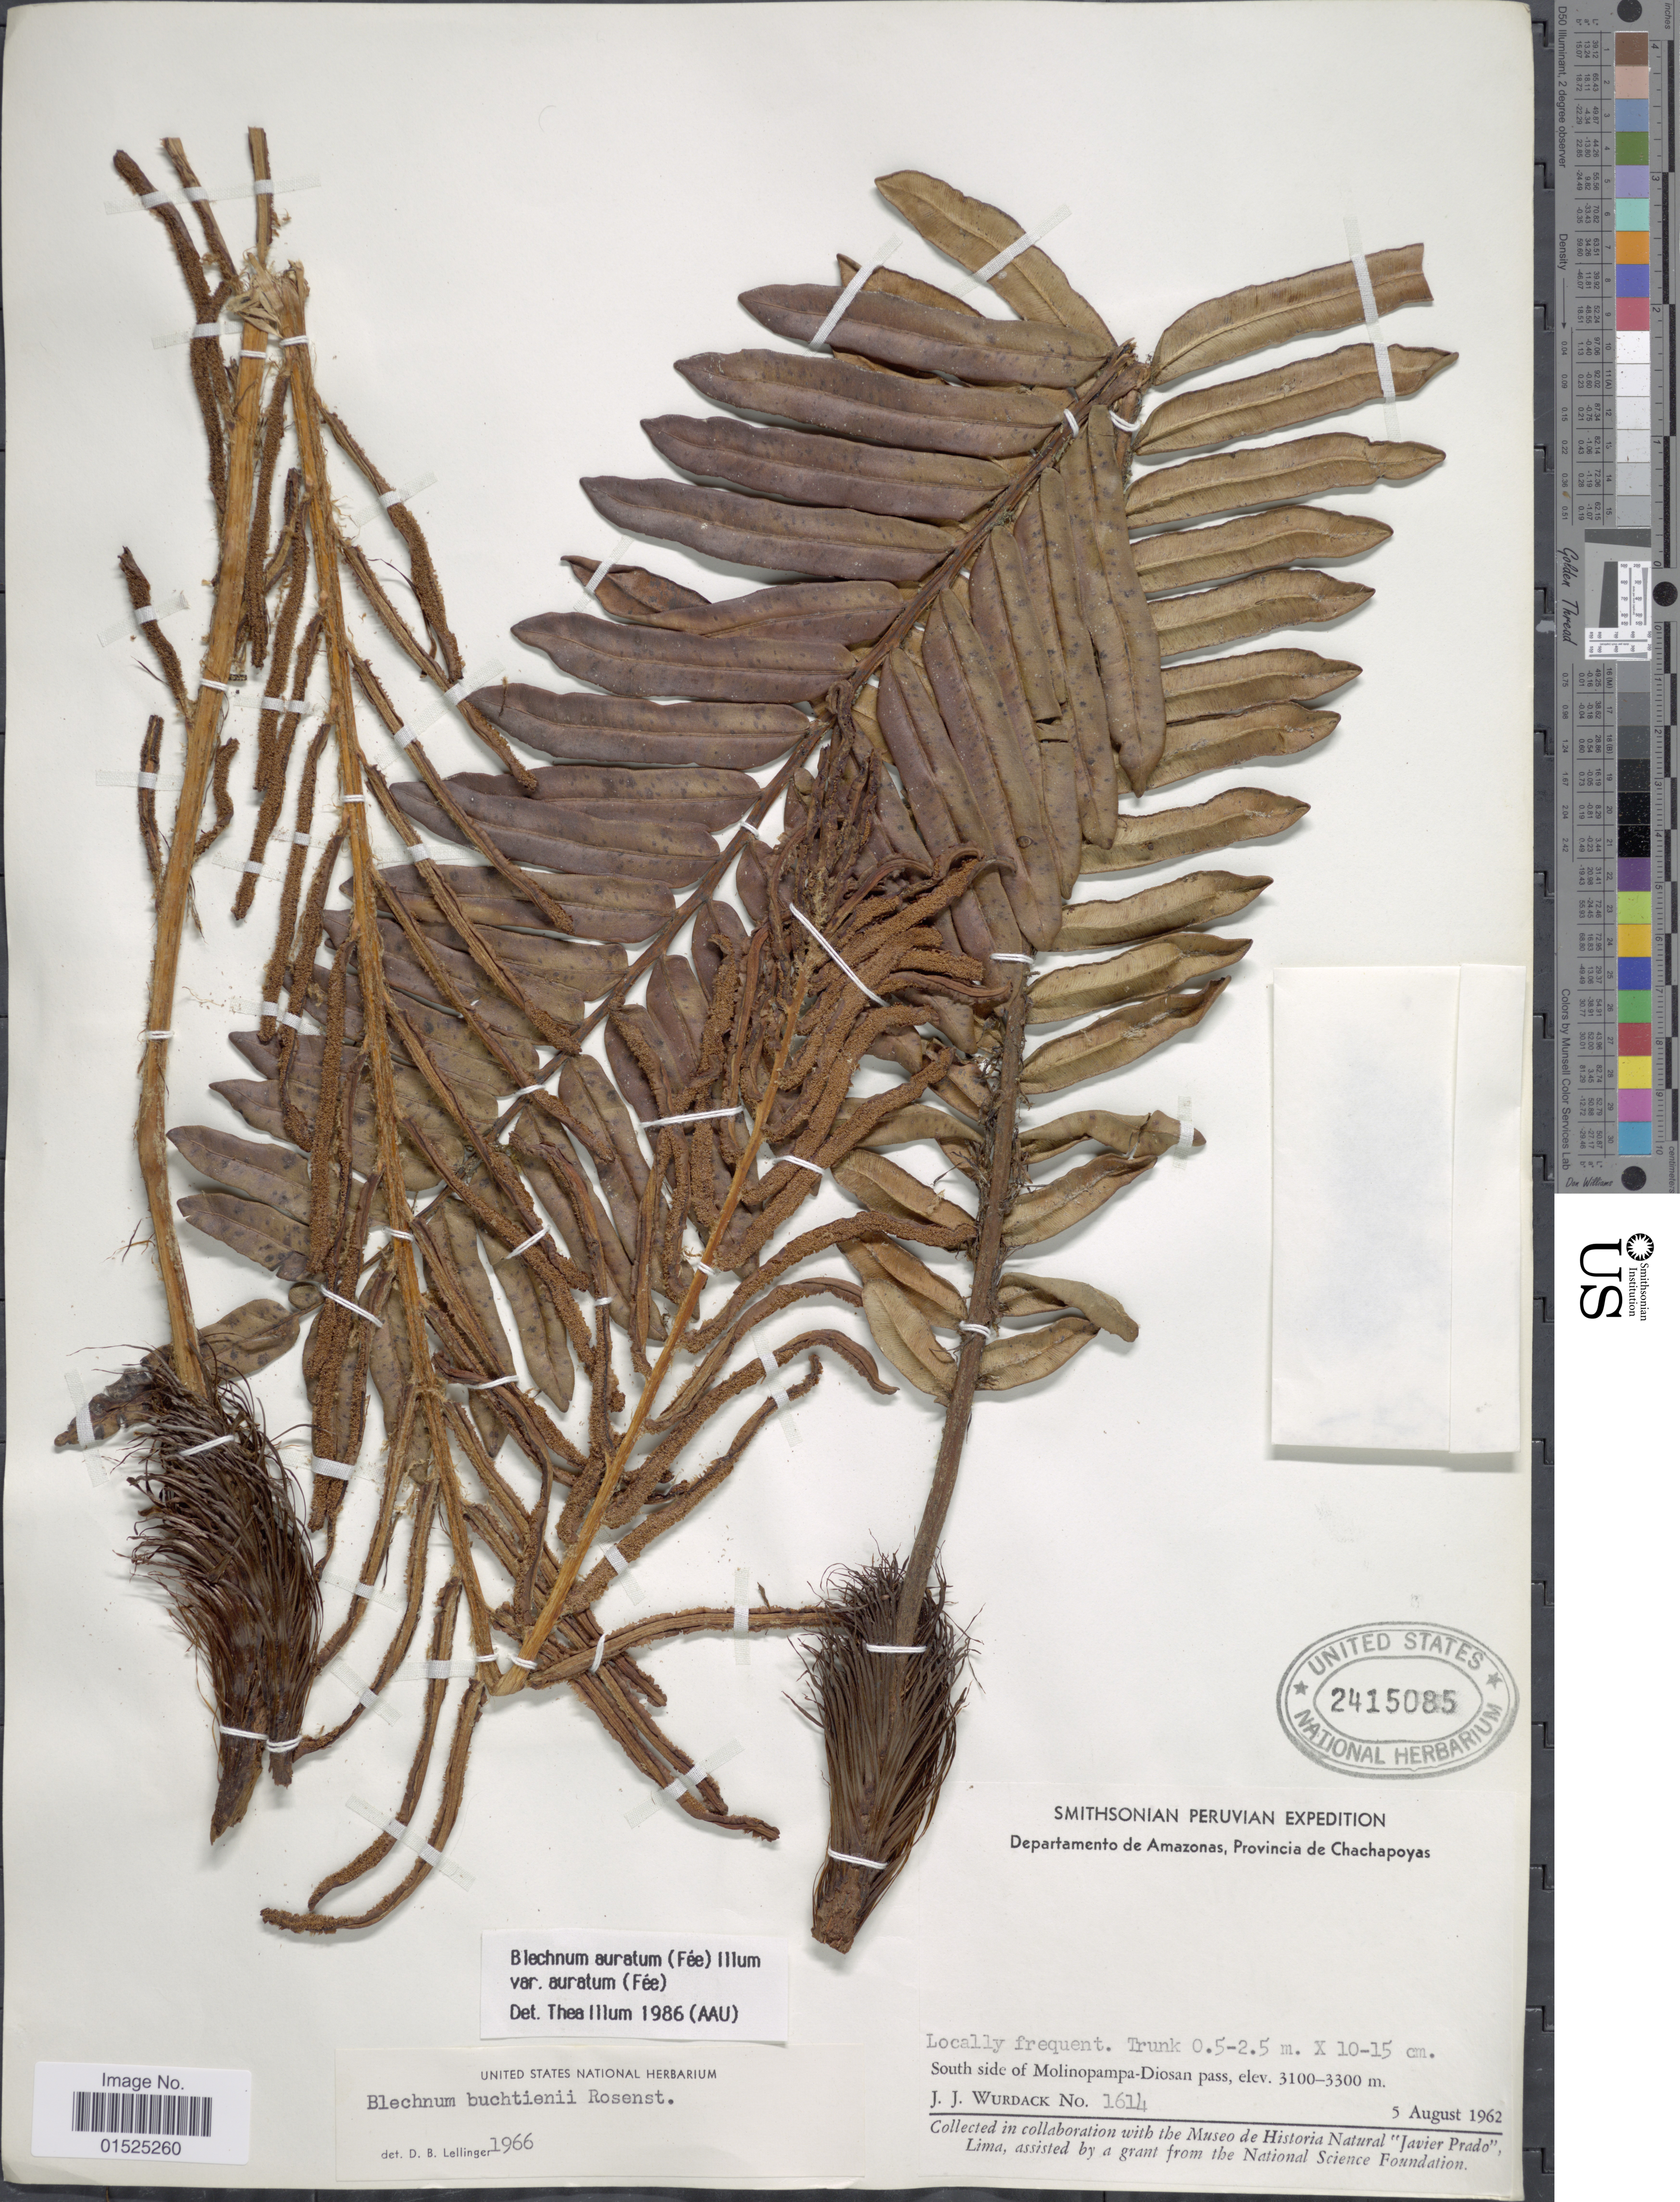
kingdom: Plantae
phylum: Tracheophyta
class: Polypodiopsida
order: Polypodiales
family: Blechnaceae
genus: Blechnum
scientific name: Blechnum auratum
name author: (Fée) R.M. Tryon & Stolze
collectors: J. J. Wurdack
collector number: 1614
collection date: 1962-08-05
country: Peru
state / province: Amazonas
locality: Provincia de Chachapoyas, South side of Molinapampa- Diosan pass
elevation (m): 3100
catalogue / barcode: US 2415085